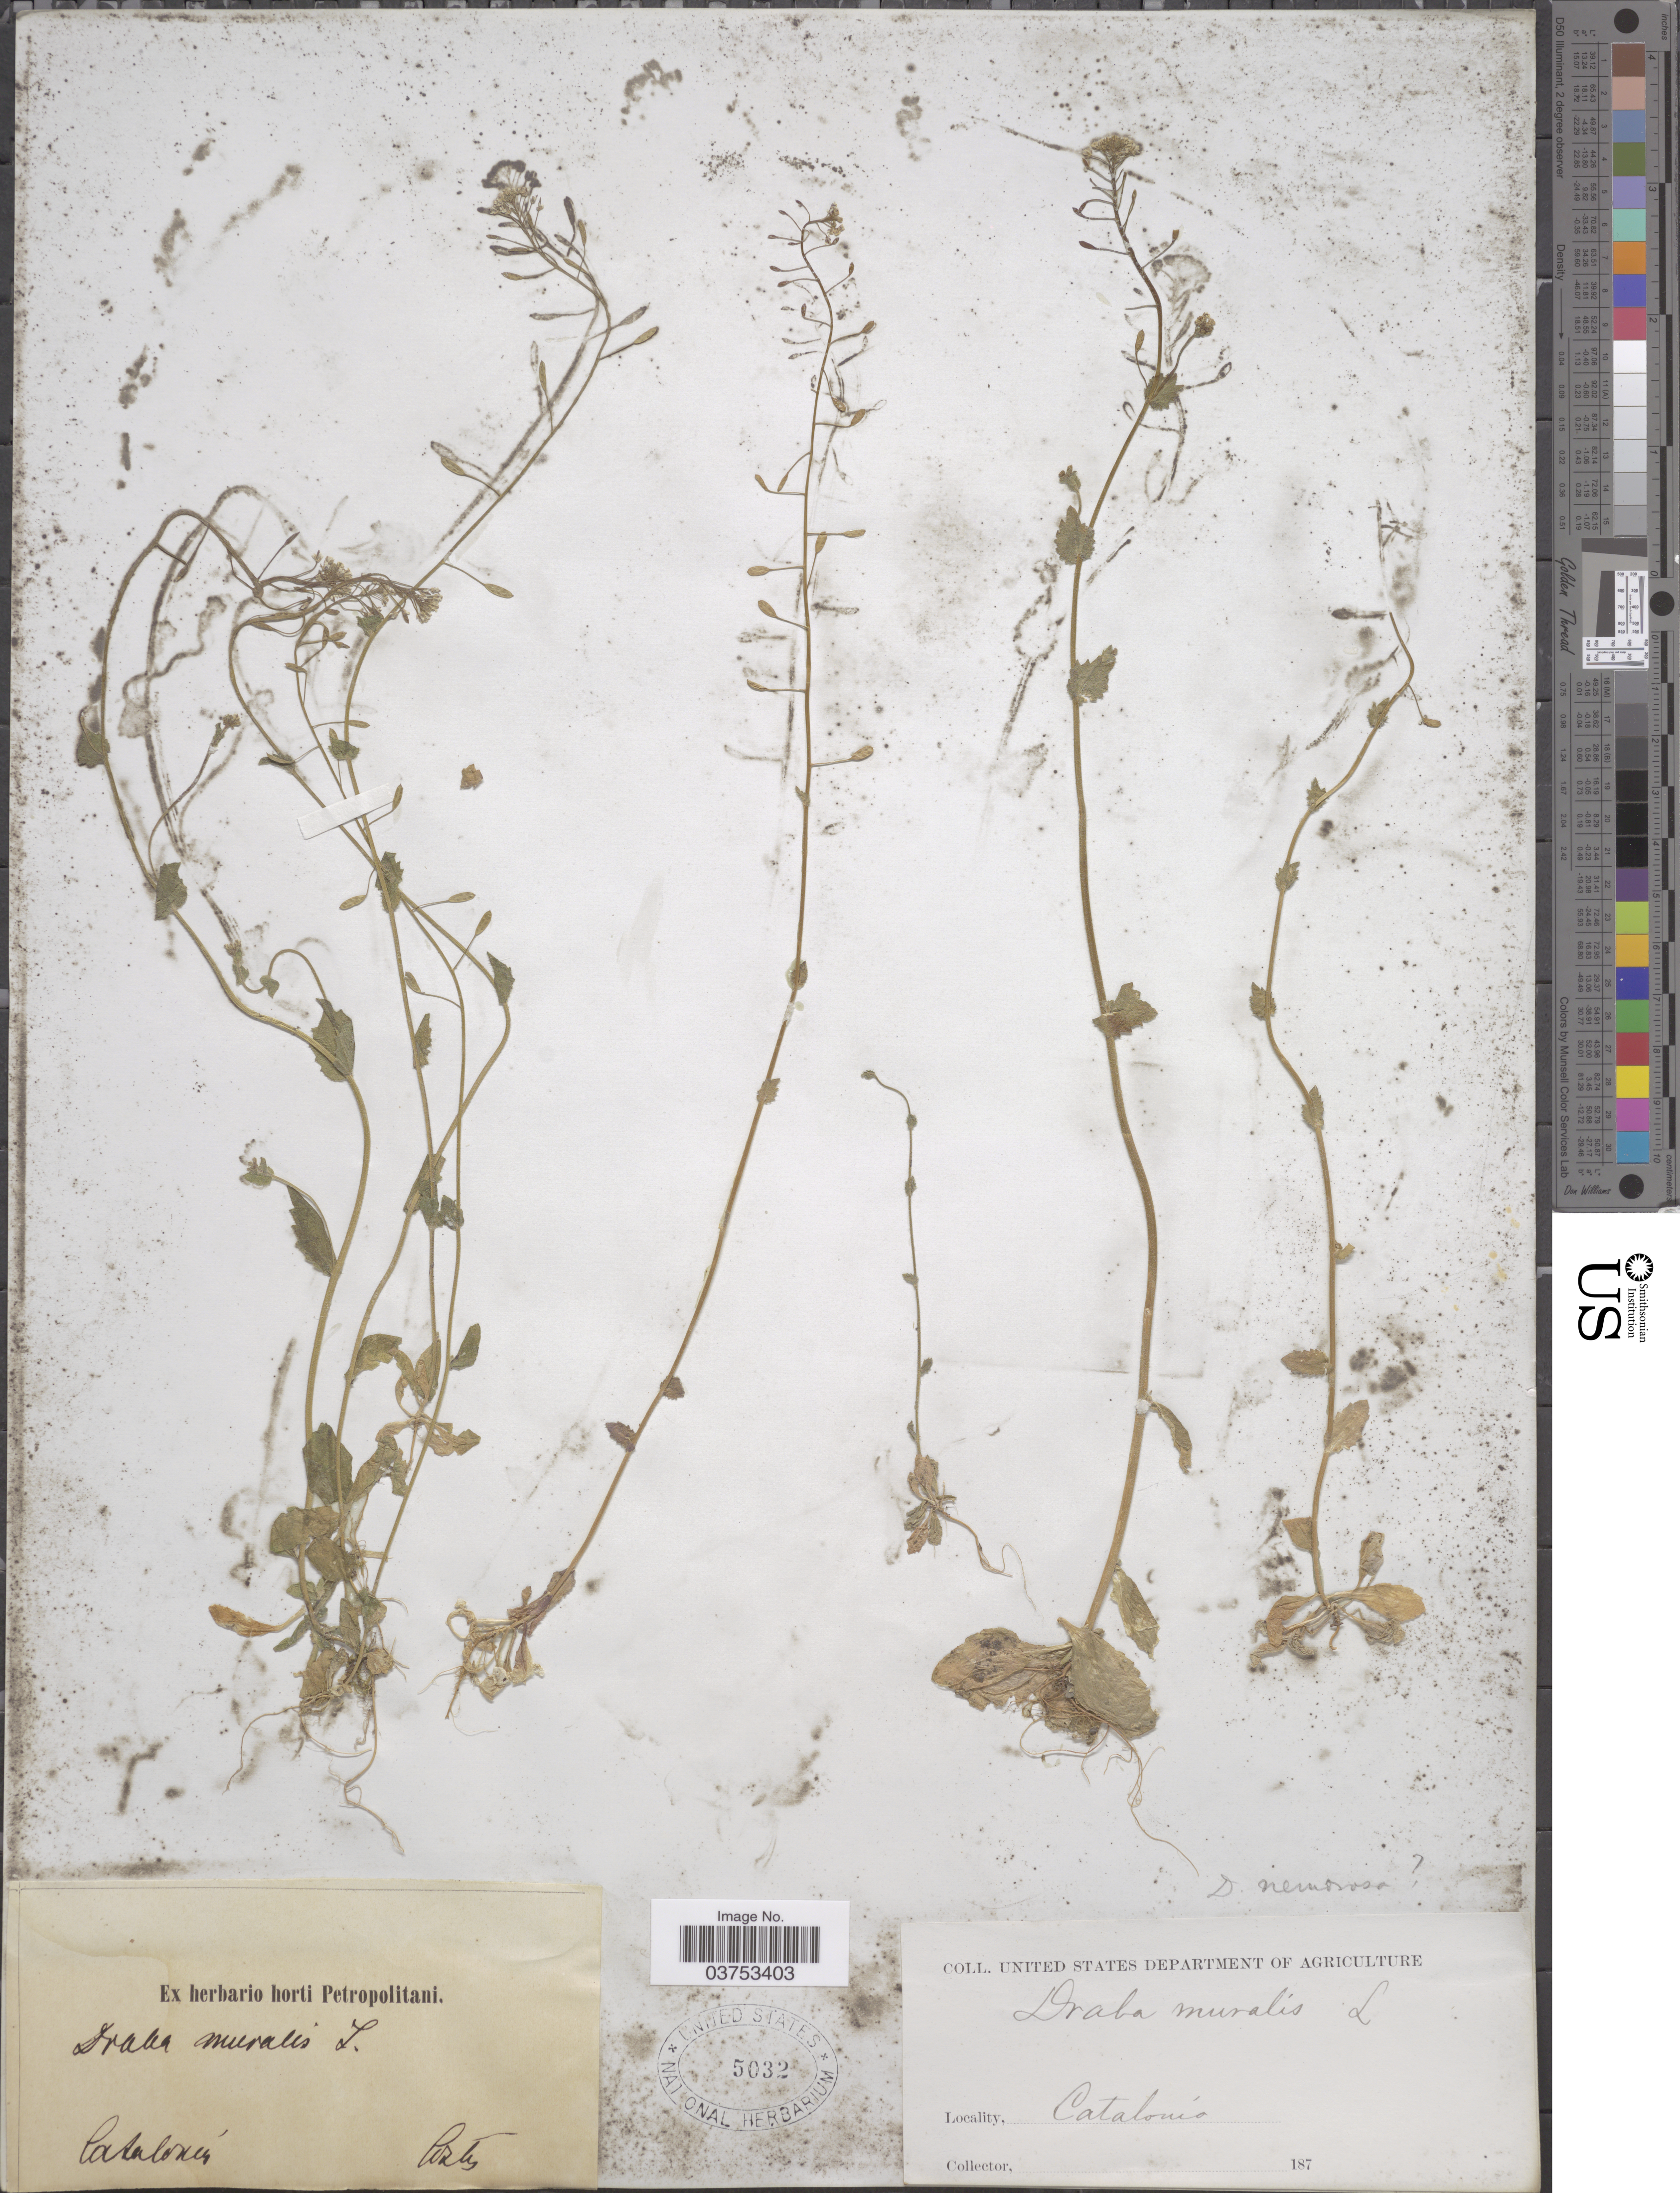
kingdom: Plantae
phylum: Tracheophyta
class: Magnoliopsida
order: Brassicales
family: Brassicaceae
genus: Draba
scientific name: Draba muralis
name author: L.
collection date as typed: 187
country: Spain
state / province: Catalunya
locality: Catalonia.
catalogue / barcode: US 5032